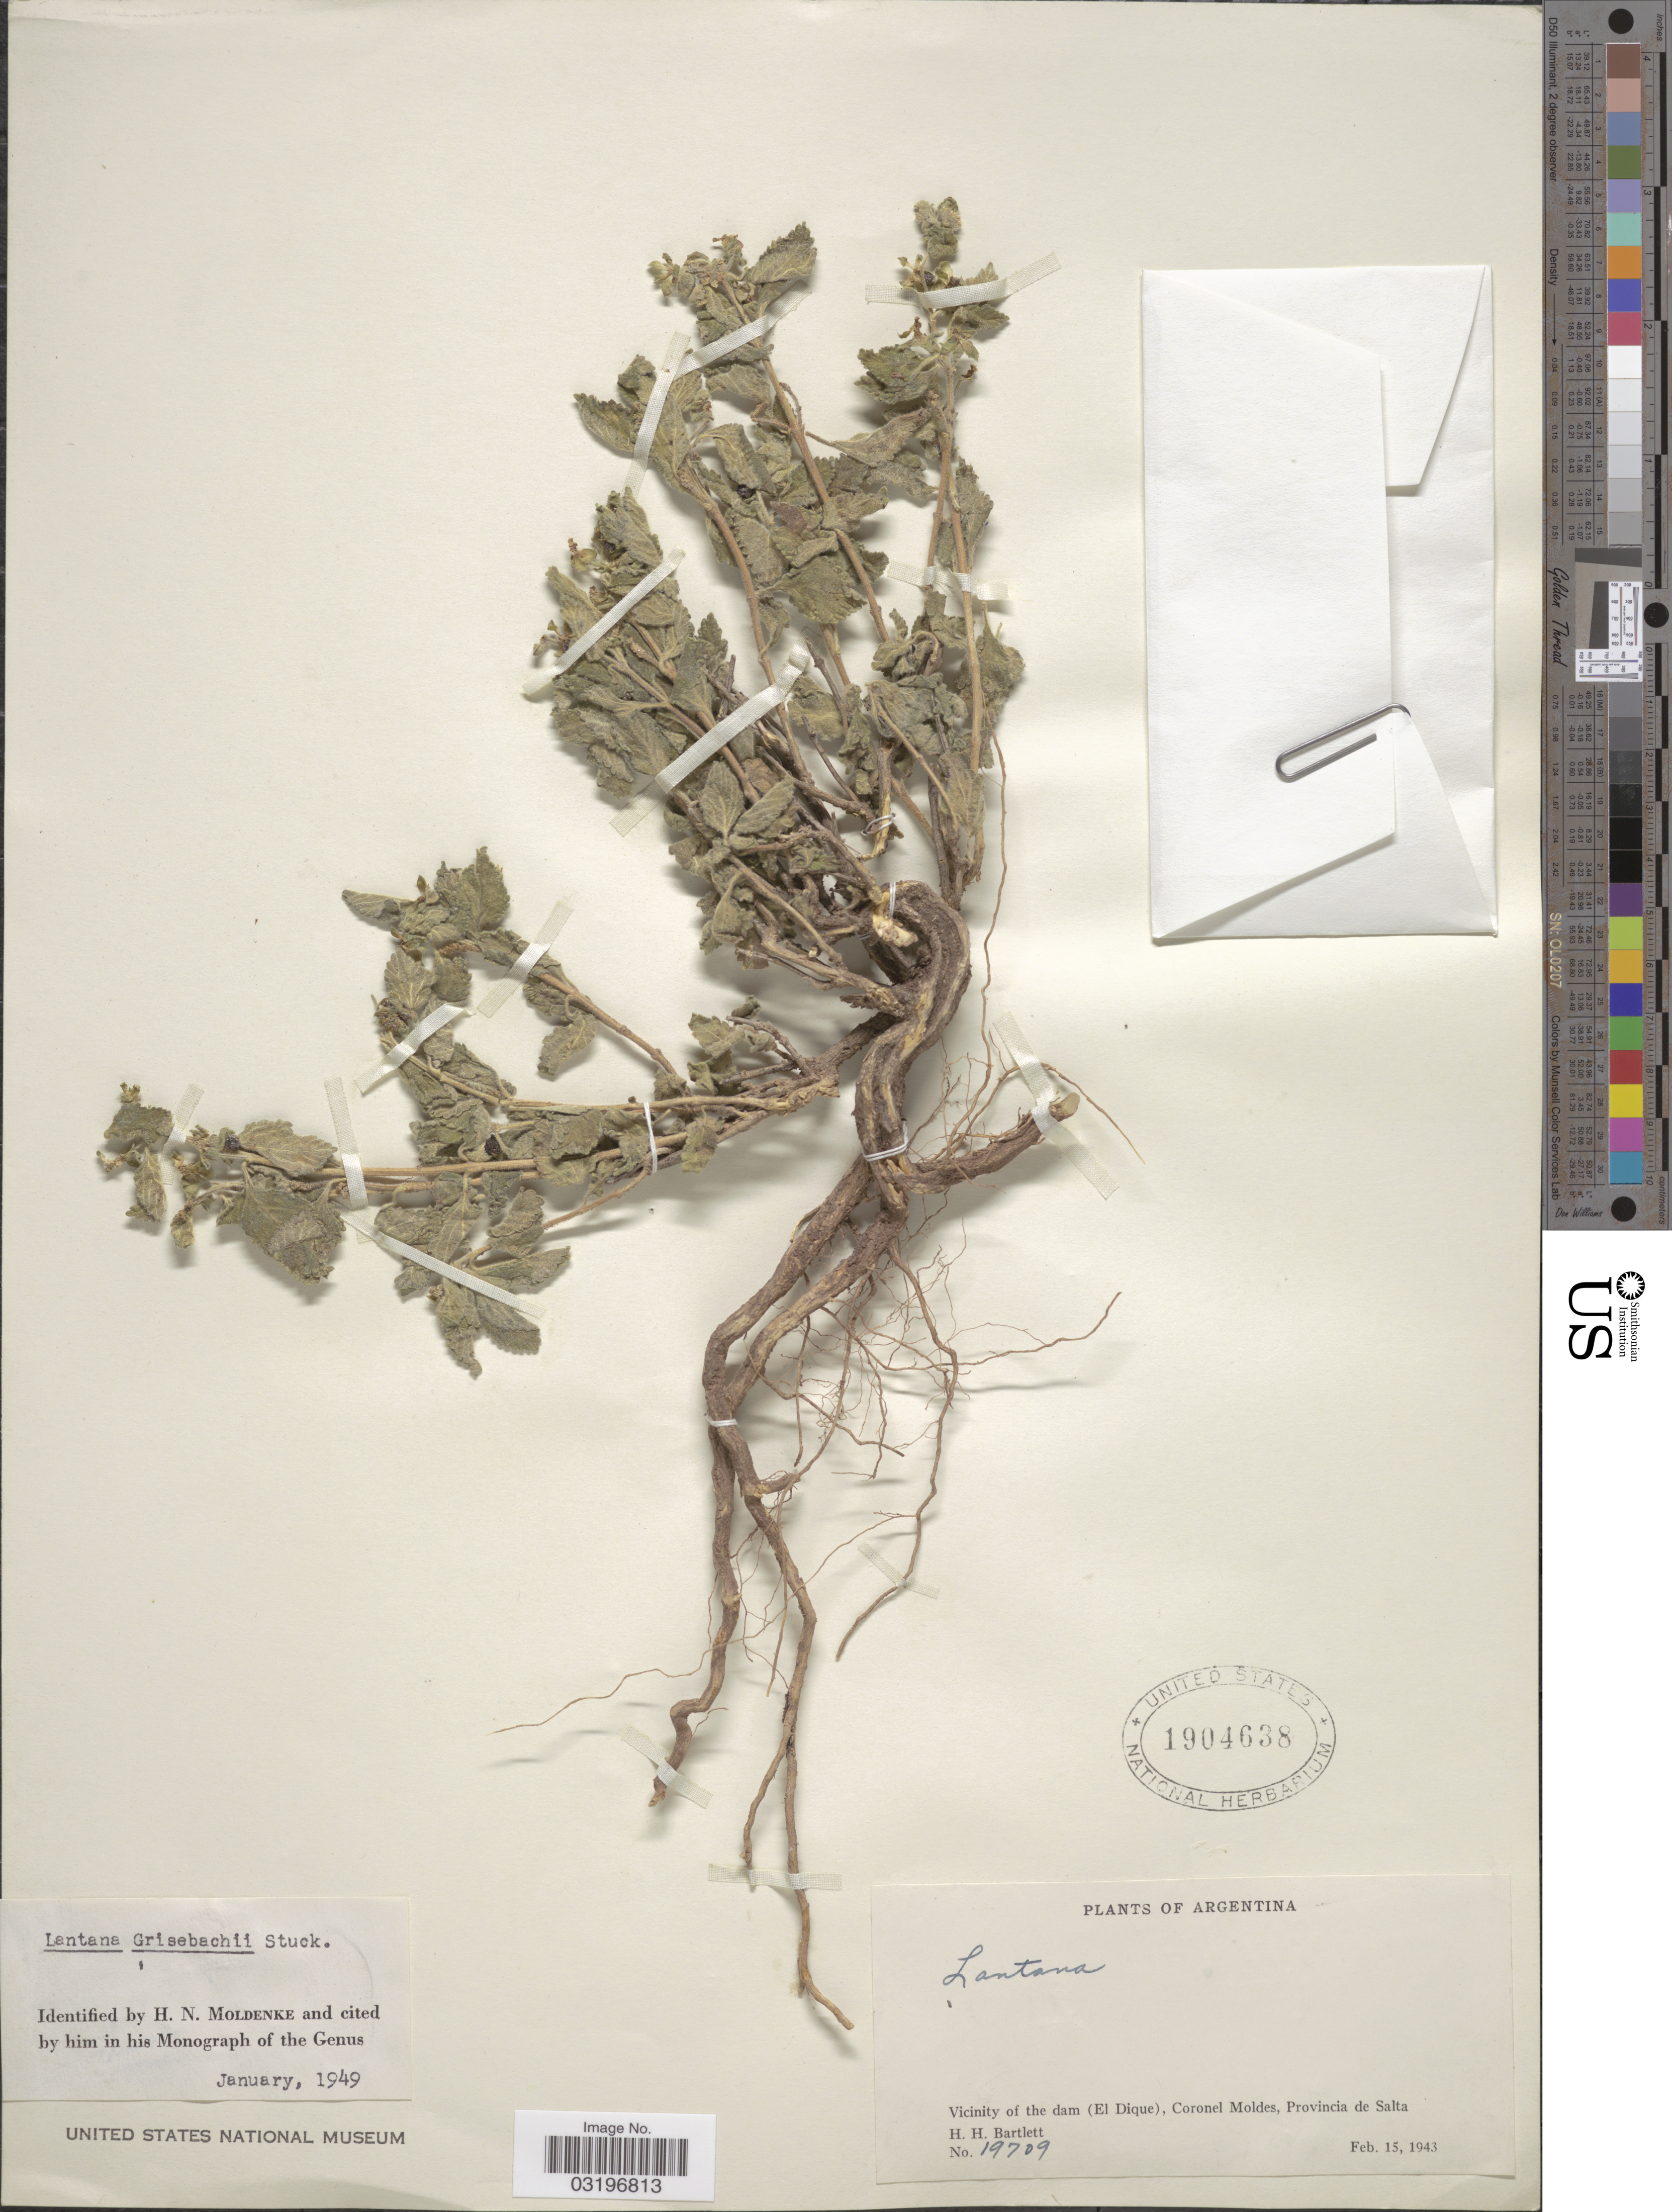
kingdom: Plantae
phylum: Tracheophyta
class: Magnoliopsida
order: Lamiales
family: Verbenaceae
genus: Lantana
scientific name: Lantana grisebachii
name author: Stuck. ex Seckt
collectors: H. H. Bartlett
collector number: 19709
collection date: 1943-02-15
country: Argentina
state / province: Salta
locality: Vicinity of the dam (El Dique), Coronel Moldes.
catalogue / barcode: US 1904638